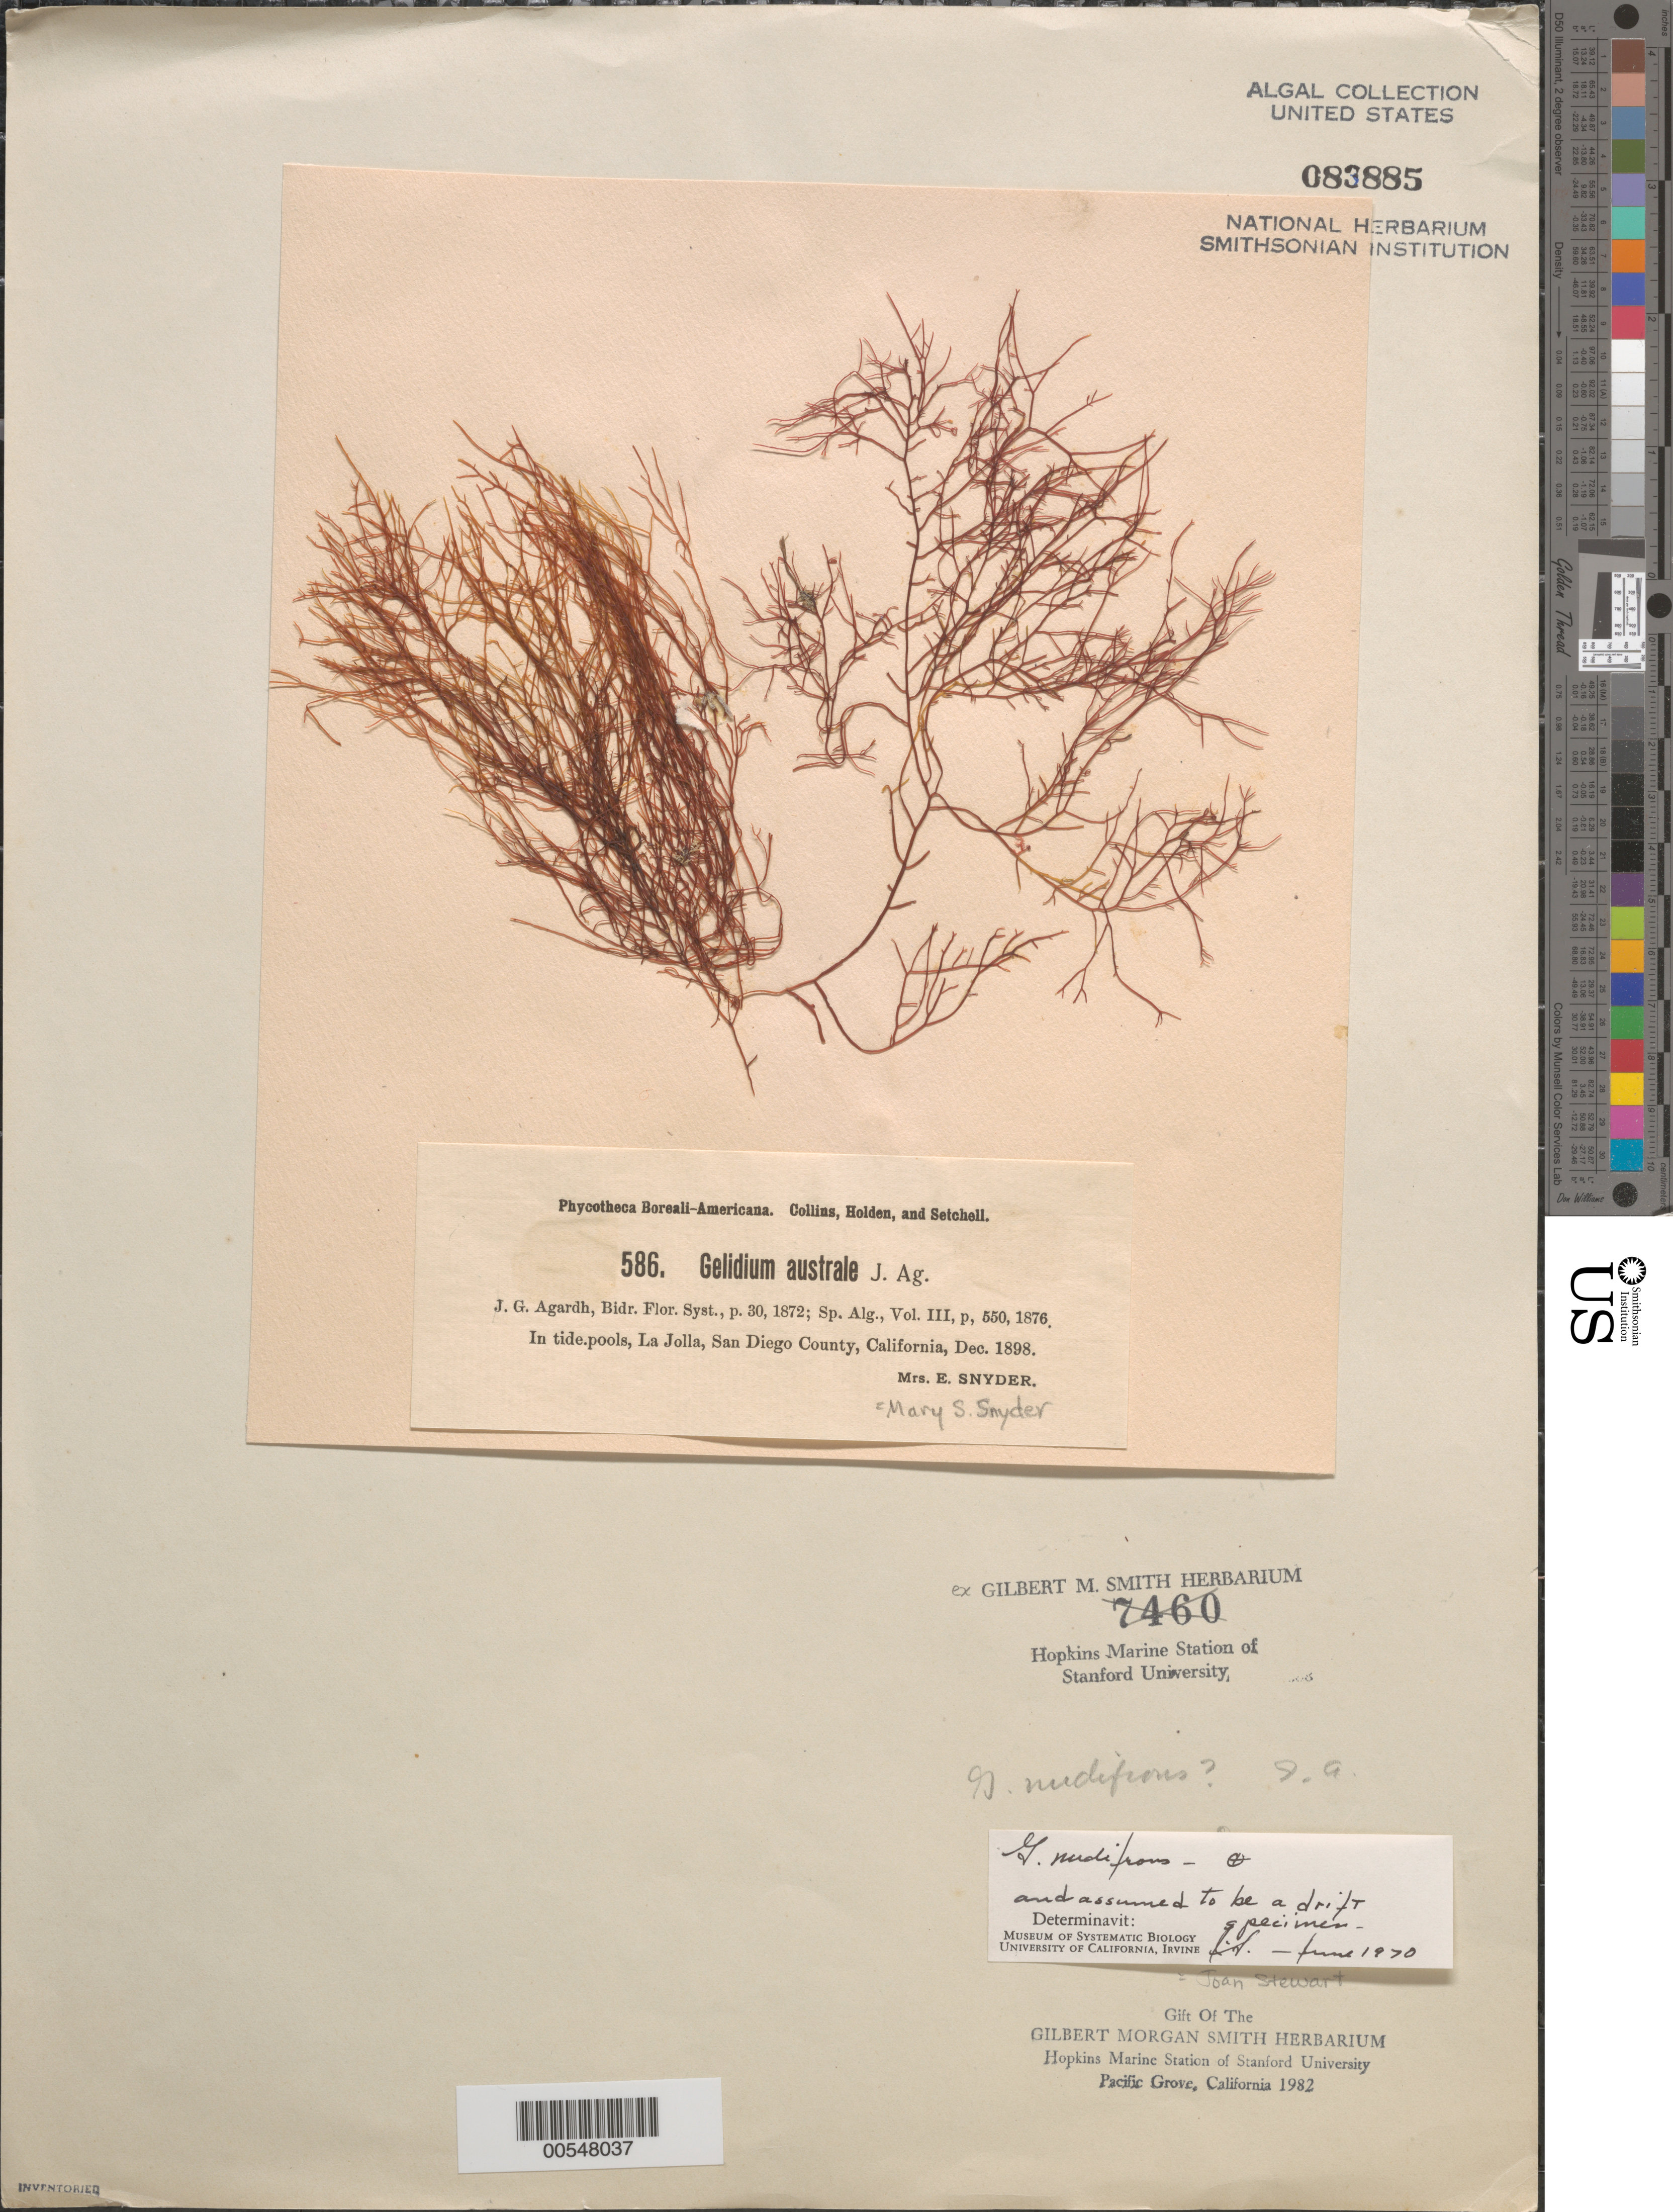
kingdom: Plantae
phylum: Rhodophyta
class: Florideophyceae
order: Gelidiales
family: Gelidiaceae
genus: Gelidium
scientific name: Gelidium nudifrons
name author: N.L. Gardner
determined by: Stewart, J.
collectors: M. Snyder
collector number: PB-A 586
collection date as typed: Dec 1898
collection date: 1898-12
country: United States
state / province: California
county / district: San Diego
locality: La Jolla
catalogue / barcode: US 83885